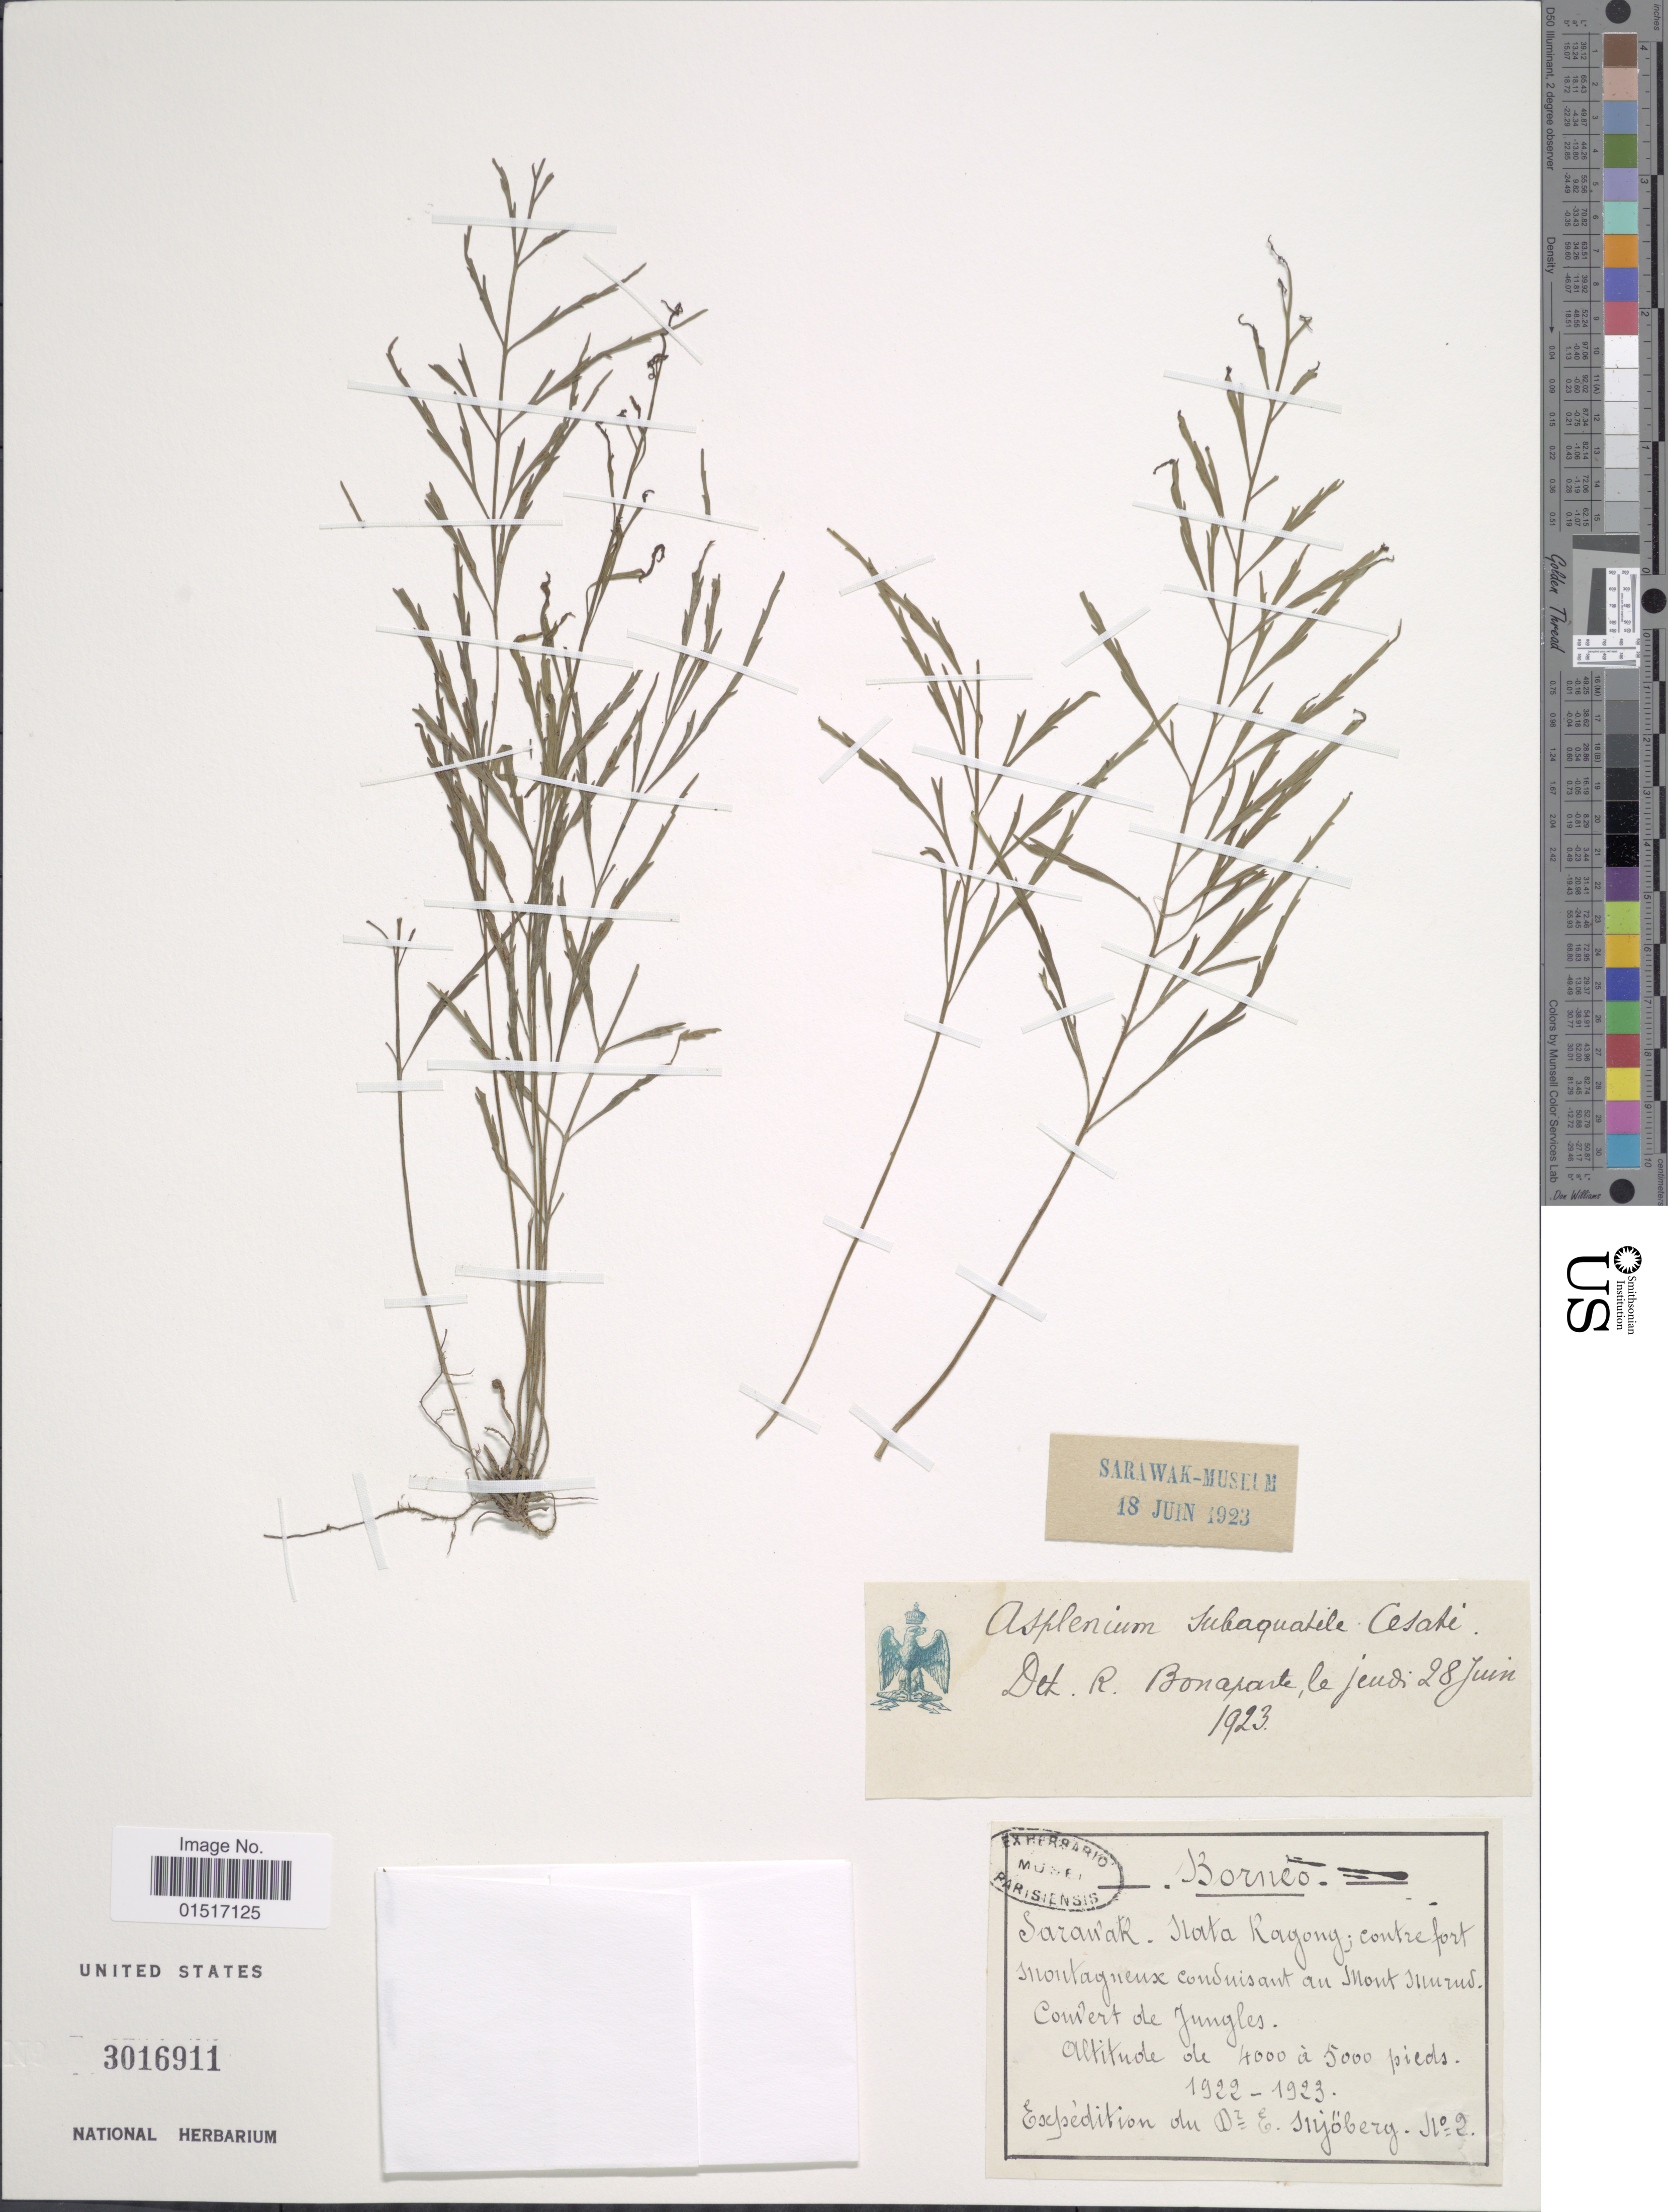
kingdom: Plantae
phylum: Tracheophyta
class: Polypodiopsida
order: Polypodiales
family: Aspleniaceae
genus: Asplenium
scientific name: Asplenium subaquatile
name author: Ces.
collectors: E. Mjoberg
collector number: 2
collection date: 1922/1923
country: Malaysia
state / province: Sarawak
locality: Borneo. Mata Ragong; contrefort montagneuse conduisant au Mont Murud [interpreted]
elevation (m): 1219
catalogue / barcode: US 3016911